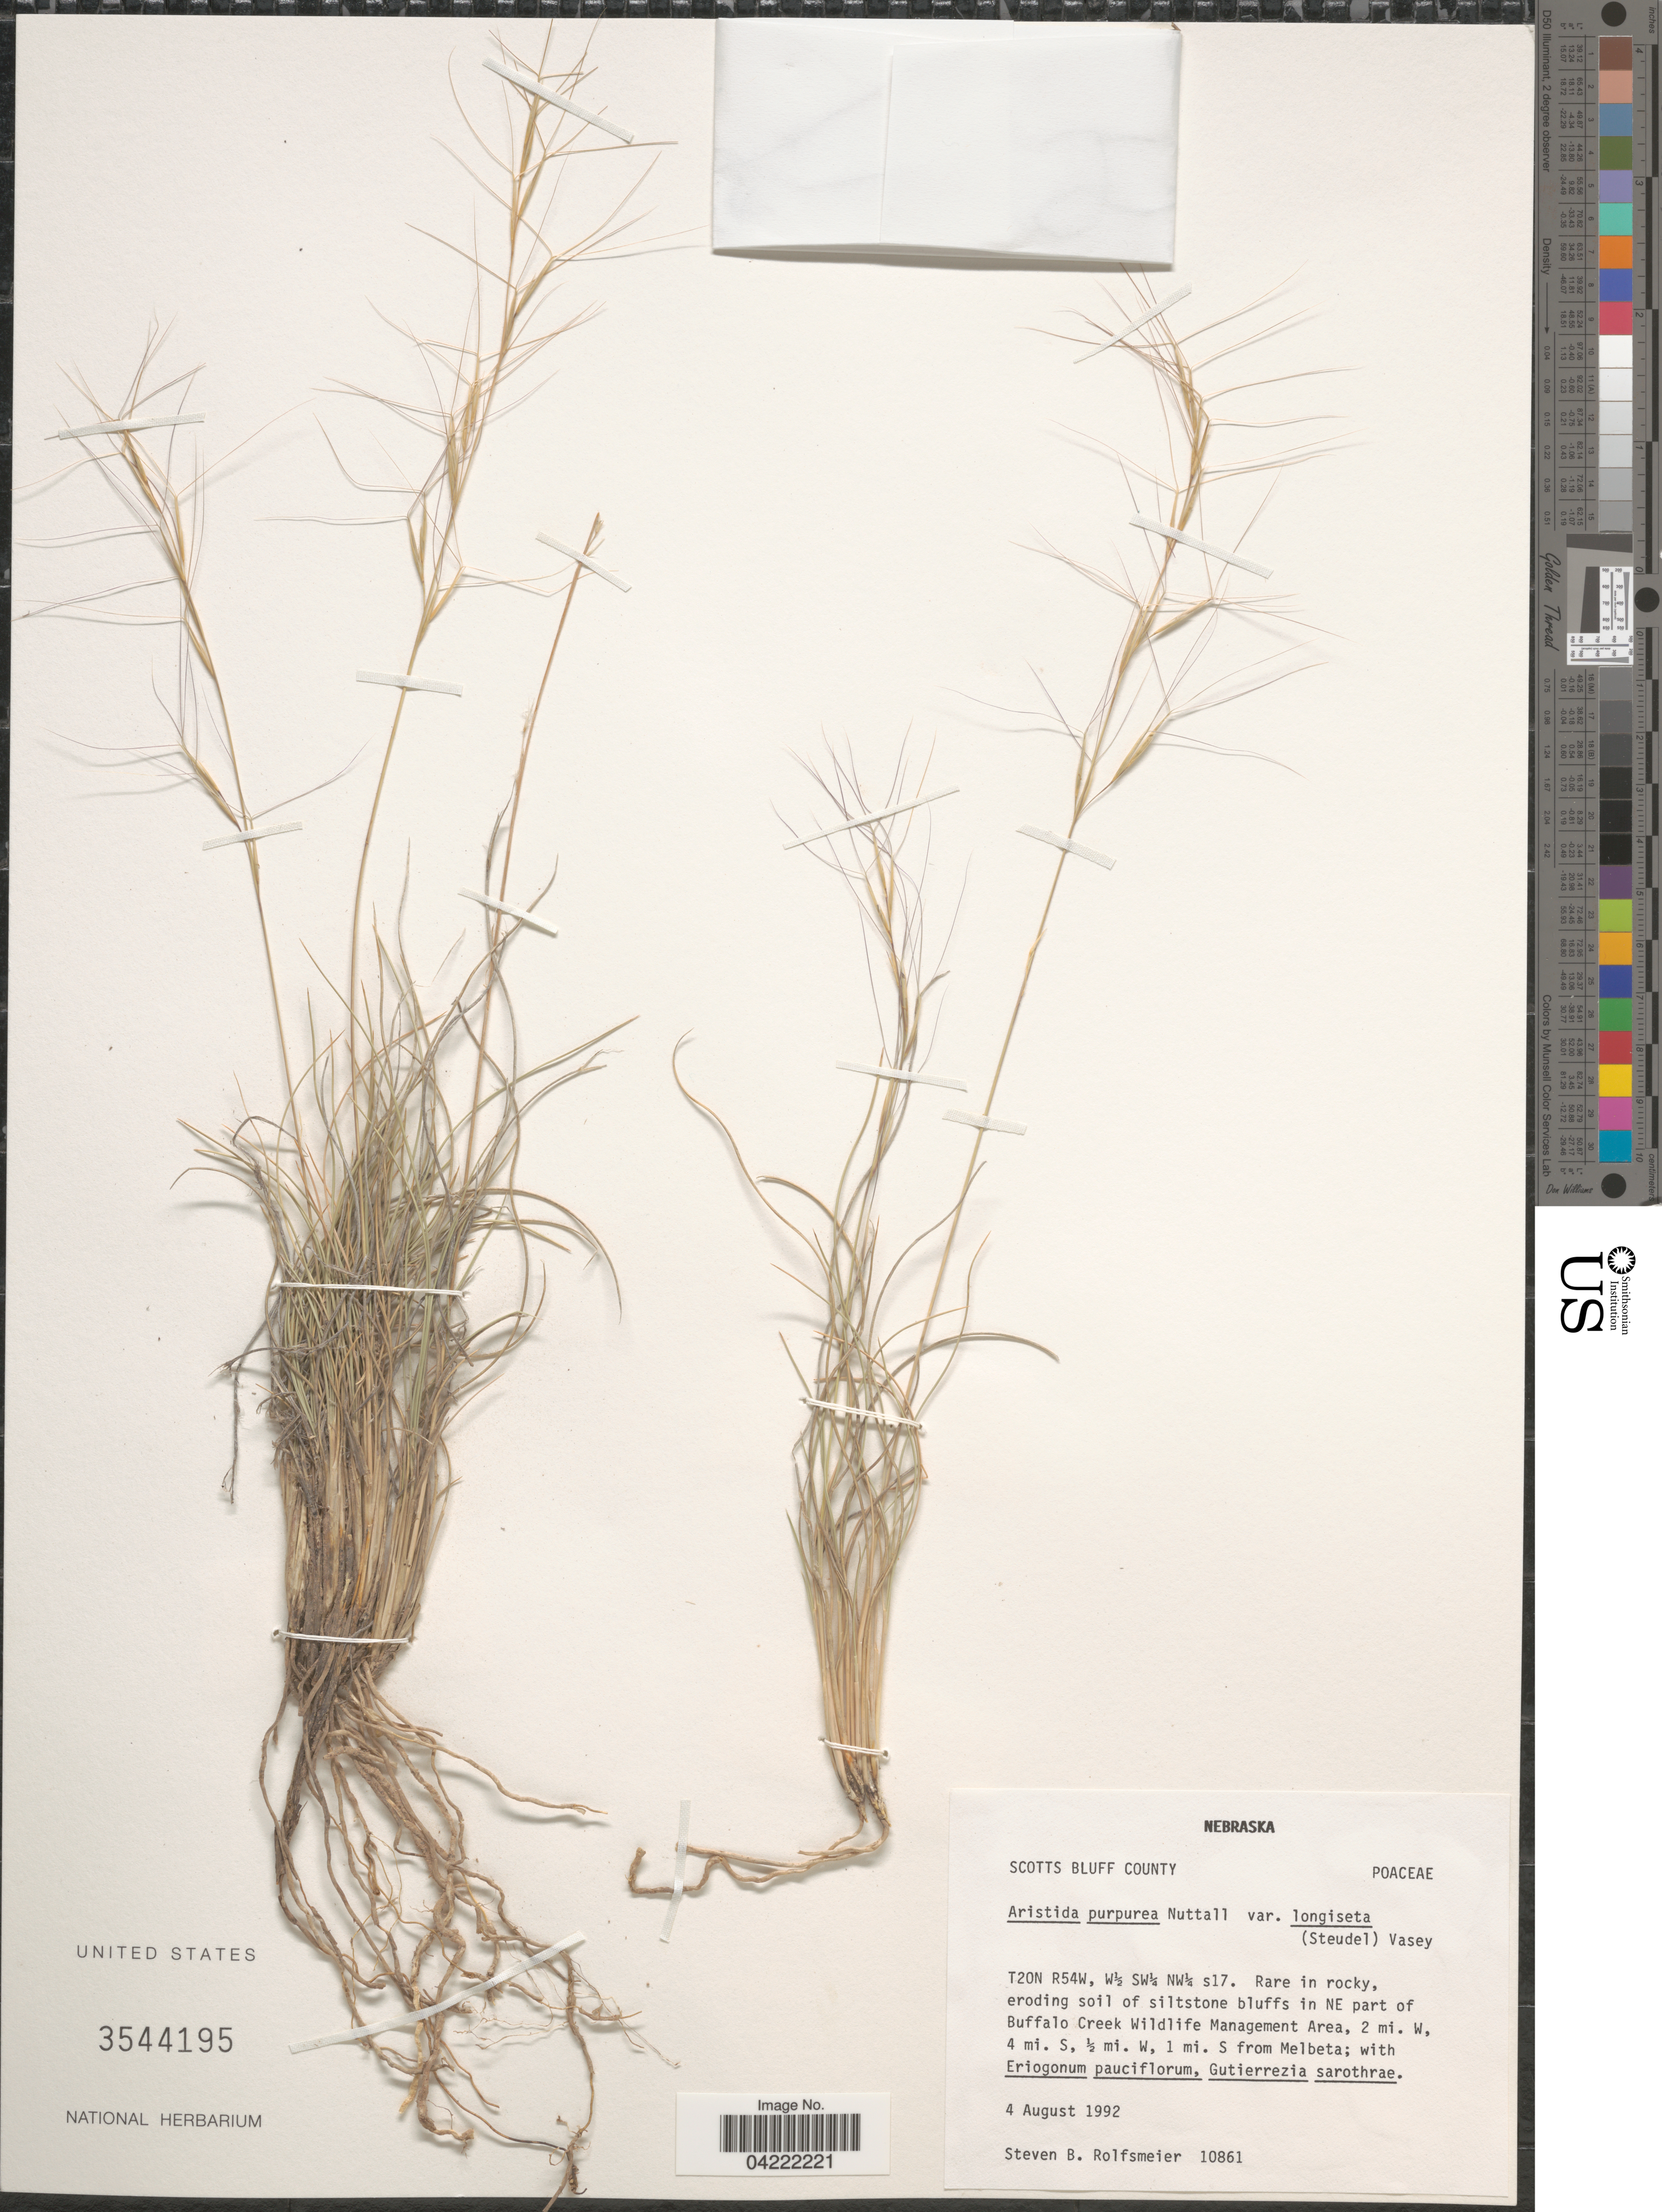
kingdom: Plantae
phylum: Tracheophyta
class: Liliopsida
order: Poales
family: Poaceae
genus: Aristida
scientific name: Aristida purpurea var. longiseta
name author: (Steud.) Vasey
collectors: S. Rolfsmeier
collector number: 10861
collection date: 1992-08-04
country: United States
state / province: Nebraska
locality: Scotts Bluff County. T20N R54W, W1/2 SW1/4 s17. Rare in rocky, eroding soil of siltstone bluffs in NE part of Buffalo Creek Wildlife Management Area, 2 mi. W, 4 mi. S, 1/2 mi. W, 1 mi. S from Melbeta.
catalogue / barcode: US 3544195